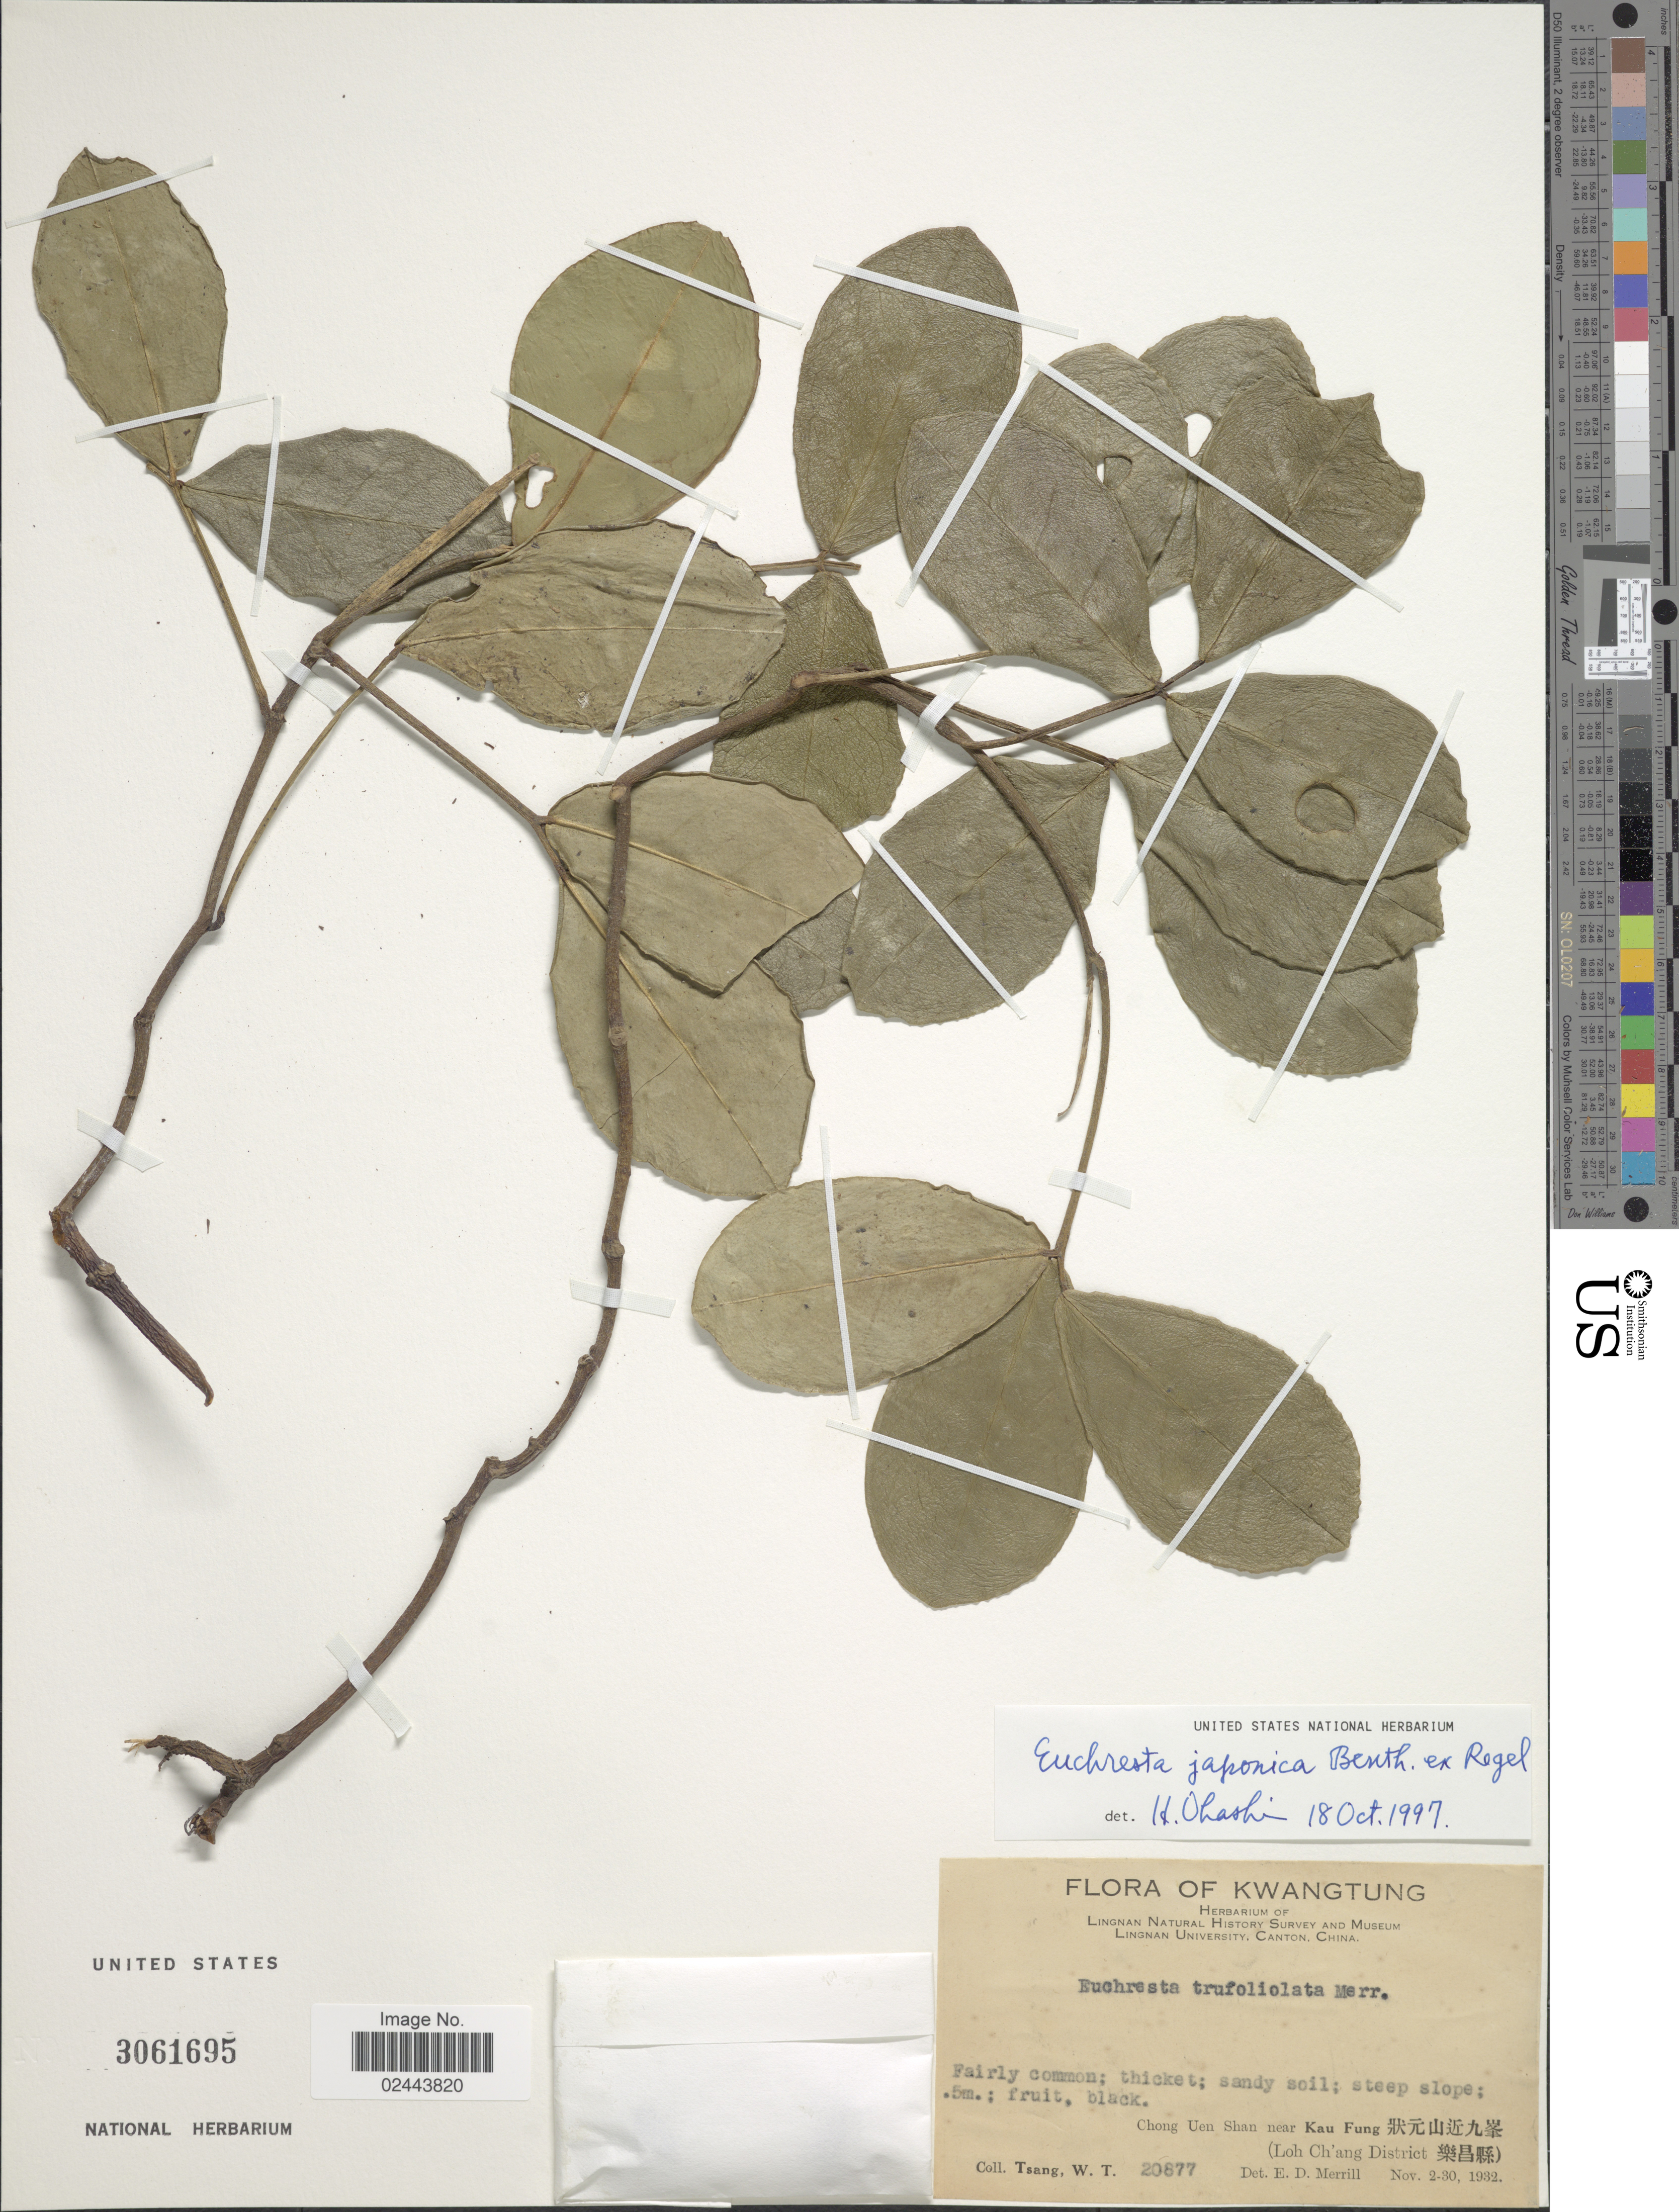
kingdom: Plantae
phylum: Tracheophyta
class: Magnoliopsida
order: Fabales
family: Fabaceae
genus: Euchresta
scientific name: Euchresta japonica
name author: Hook. f. ex Regel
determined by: Ohashi, Hiro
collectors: W. T. Tsang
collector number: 20877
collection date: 1932-11-02/1932-11-30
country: China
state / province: Guangdong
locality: Kwangtung, steep slope, Chong Uen Shan near Kau Fung (Loh Ch'ang District).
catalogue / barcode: US 3061695